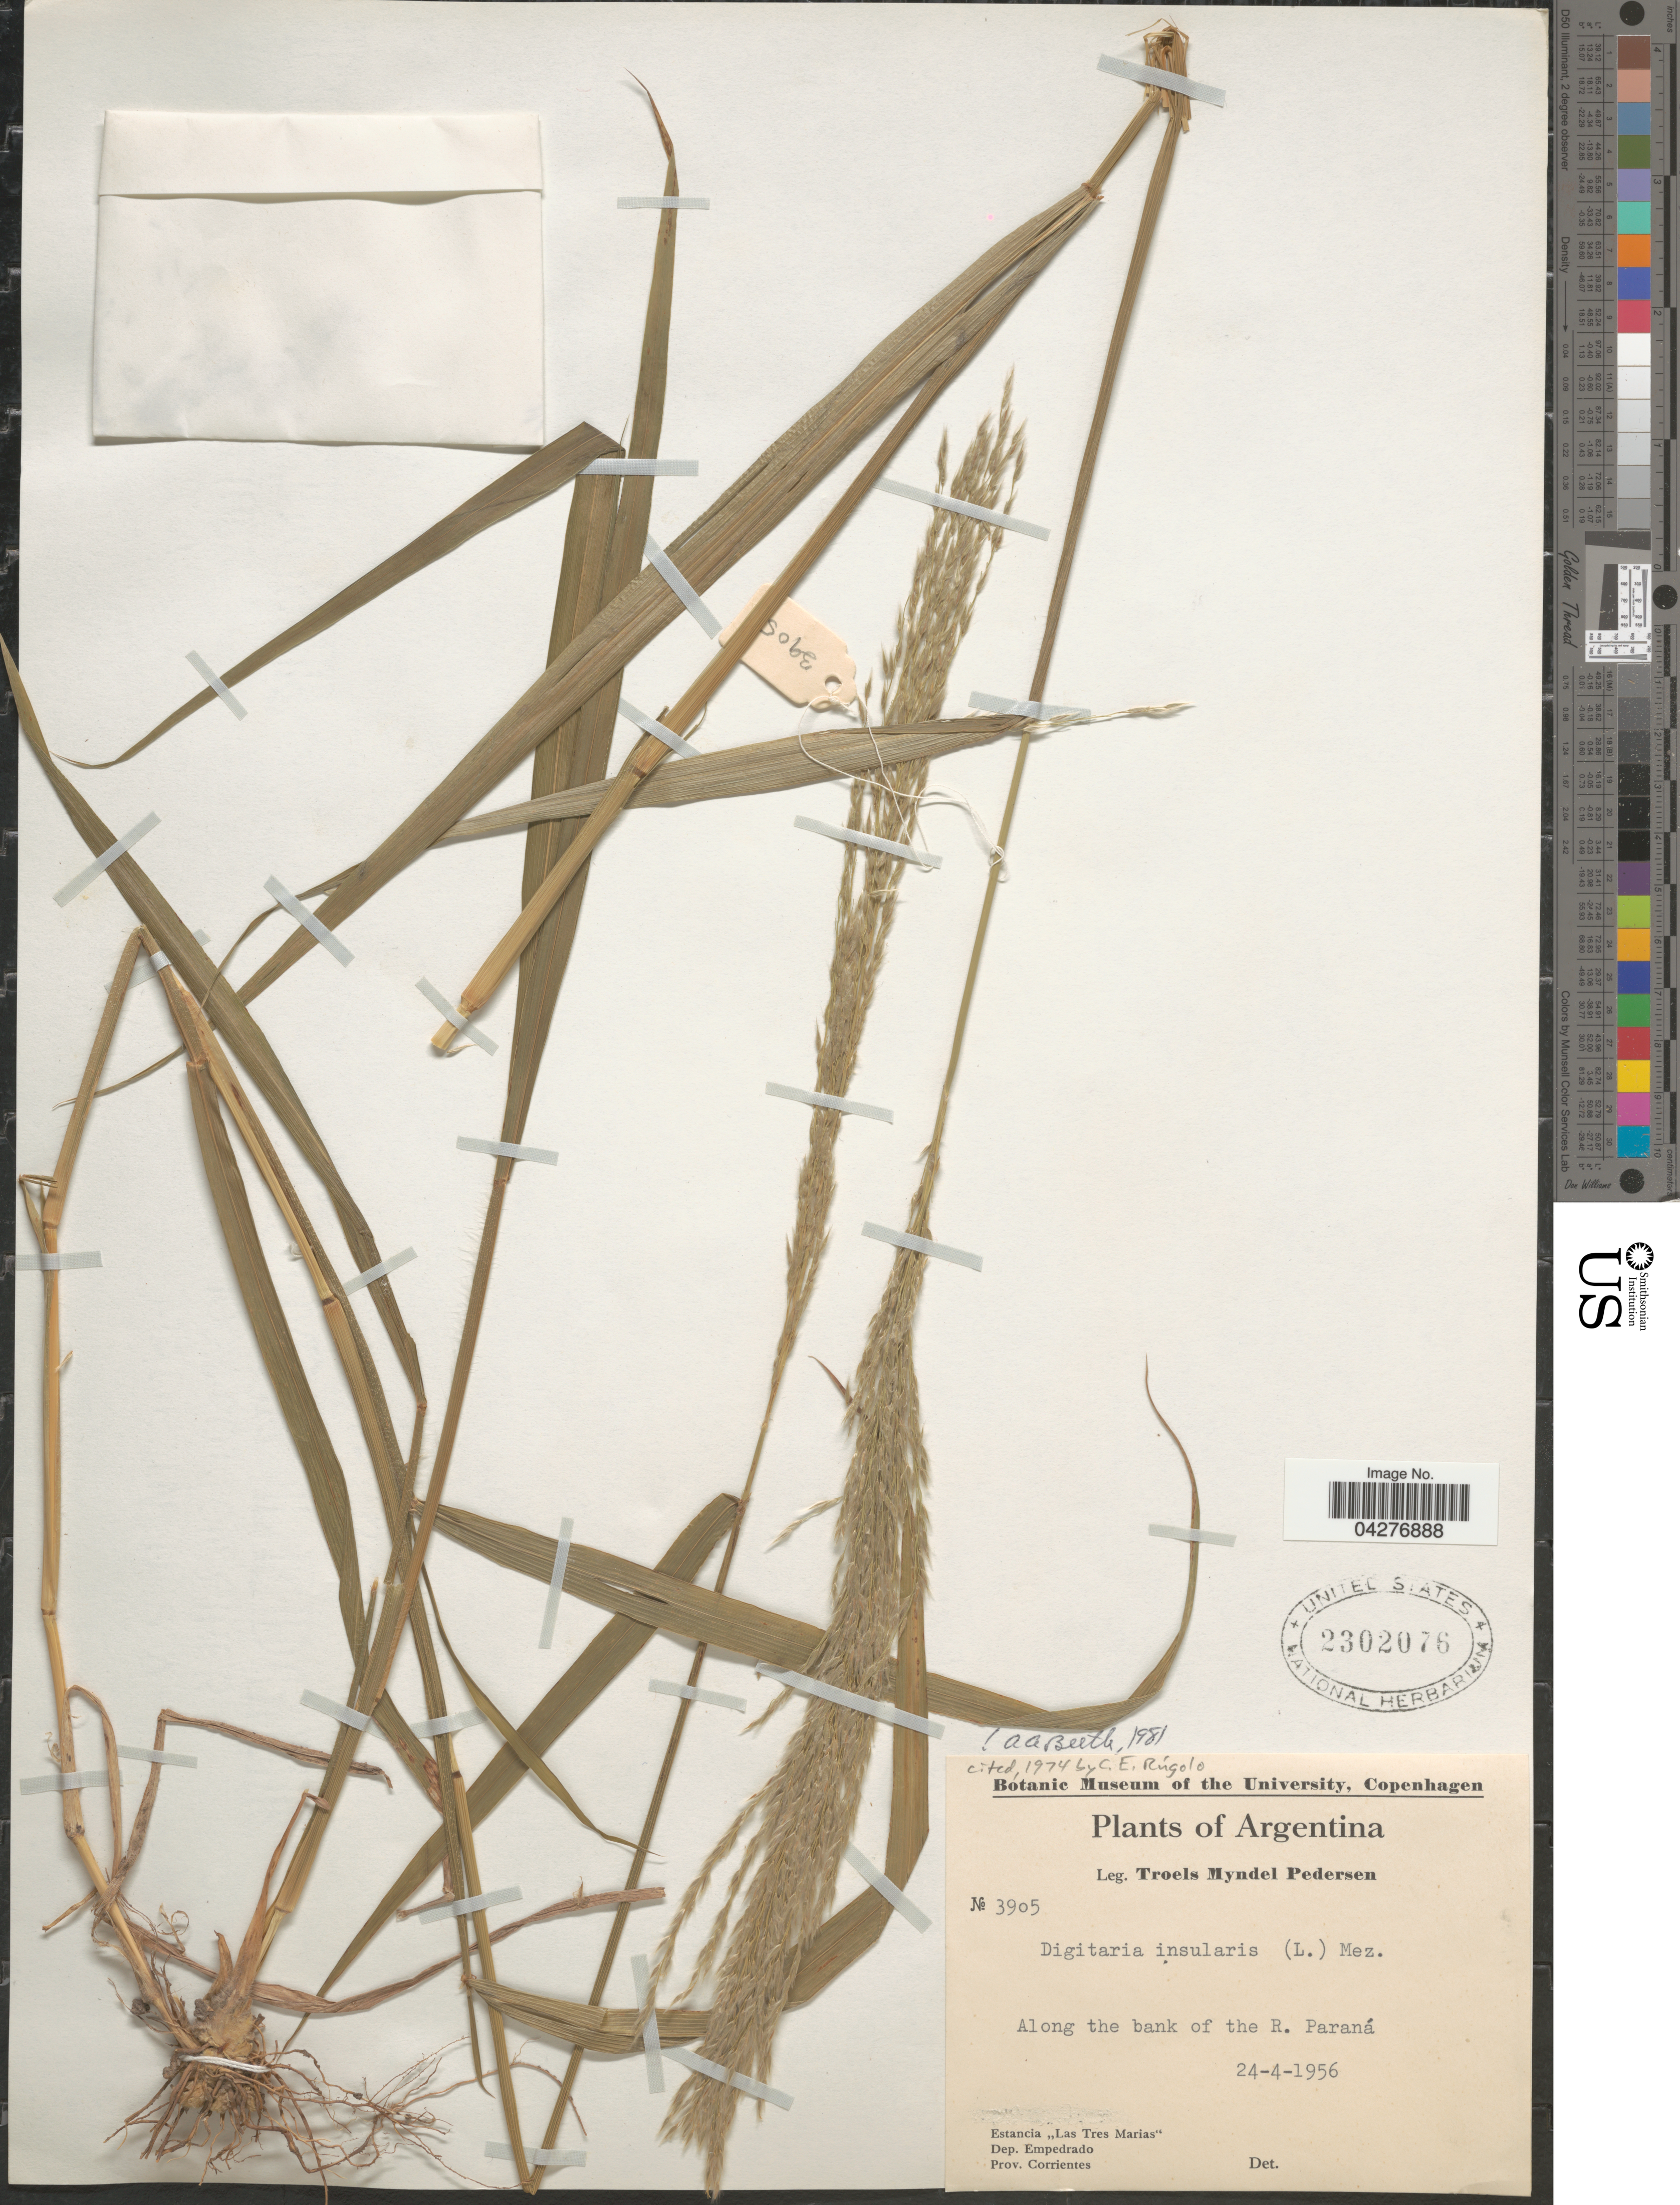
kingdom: Plantae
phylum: Tracheophyta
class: Liliopsida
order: Poales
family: Poaceae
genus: Digitaria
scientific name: Digitaria insularis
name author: (L.) Fedde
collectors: T. Pederson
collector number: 3905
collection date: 1956-04-24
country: Argentina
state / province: Corrientes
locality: Along the bank of the R. Paraná. Estancia "Las Tres Marias". Dep. Empedrado.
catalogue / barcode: US 2302076